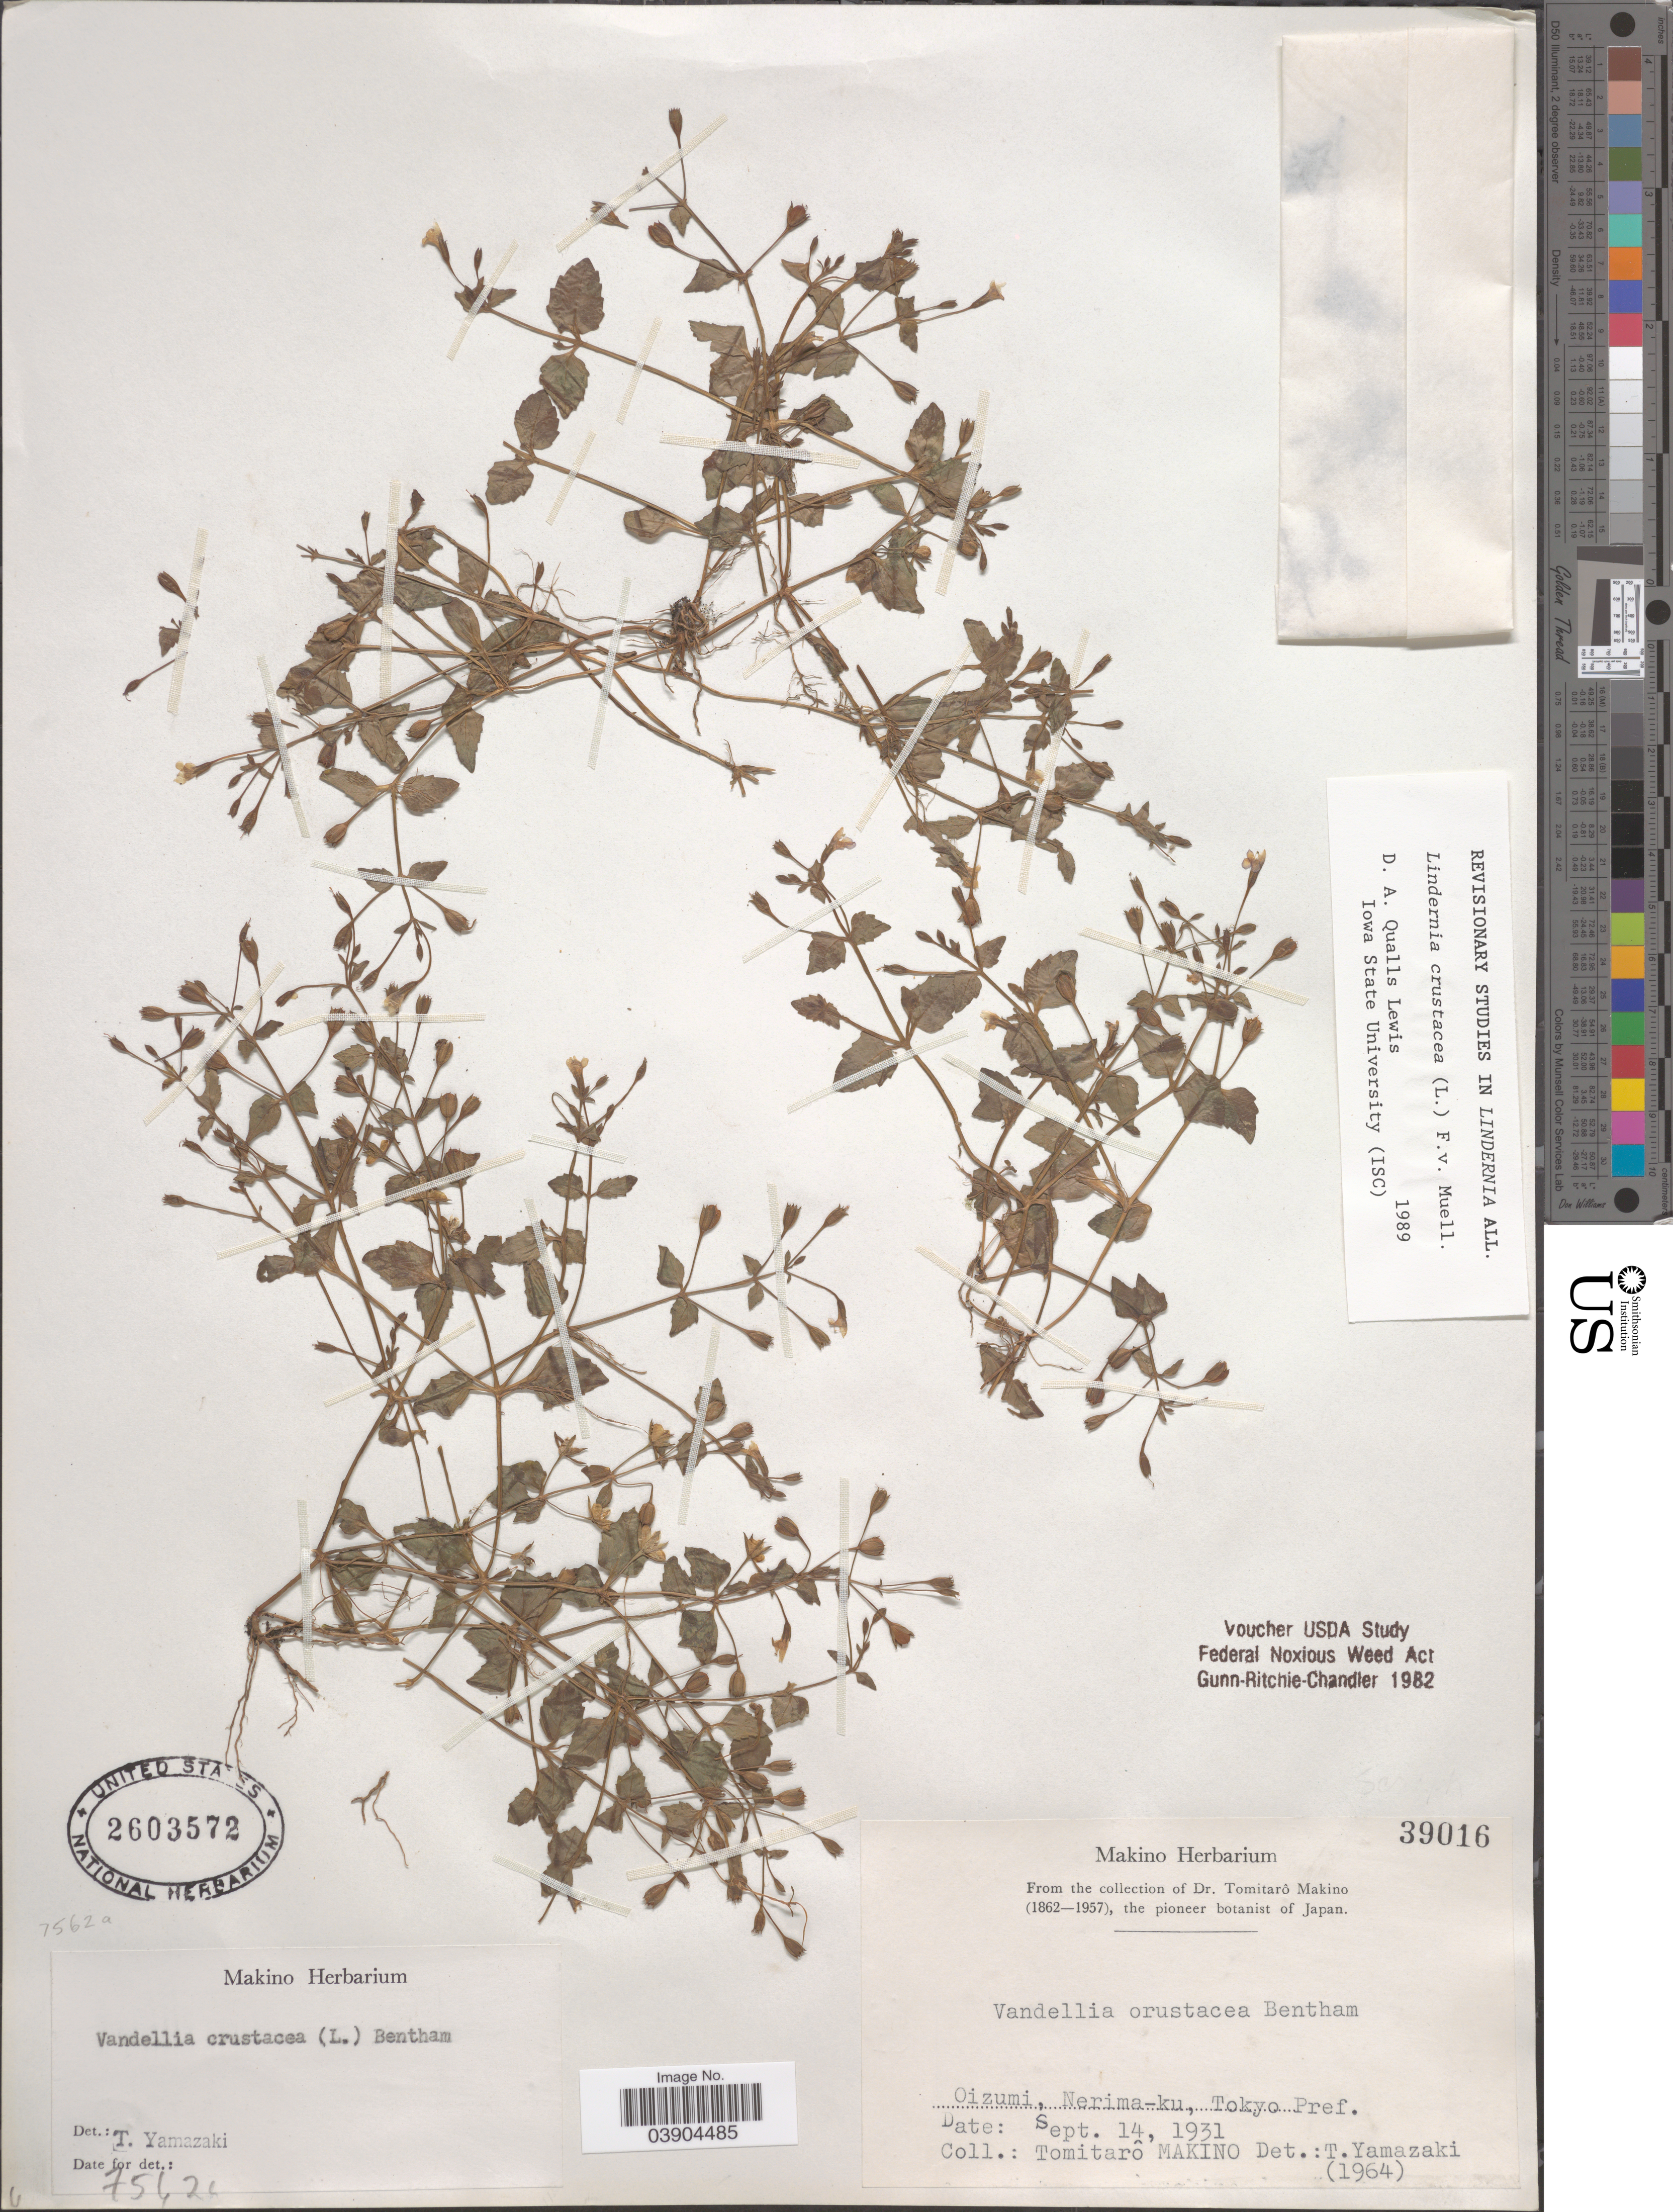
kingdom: Plantae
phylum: Tracheophyta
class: Magnoliopsida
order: Lamiales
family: Linderniaceae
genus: Lindernia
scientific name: Lindernia crustacea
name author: (L.) F. Muell.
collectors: T. Makino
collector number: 39016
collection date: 1931-09-14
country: Japan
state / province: Tokyo, Federal City of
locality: Oizumi, Nerima-ku, Tokyo Pref.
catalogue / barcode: US 2603572